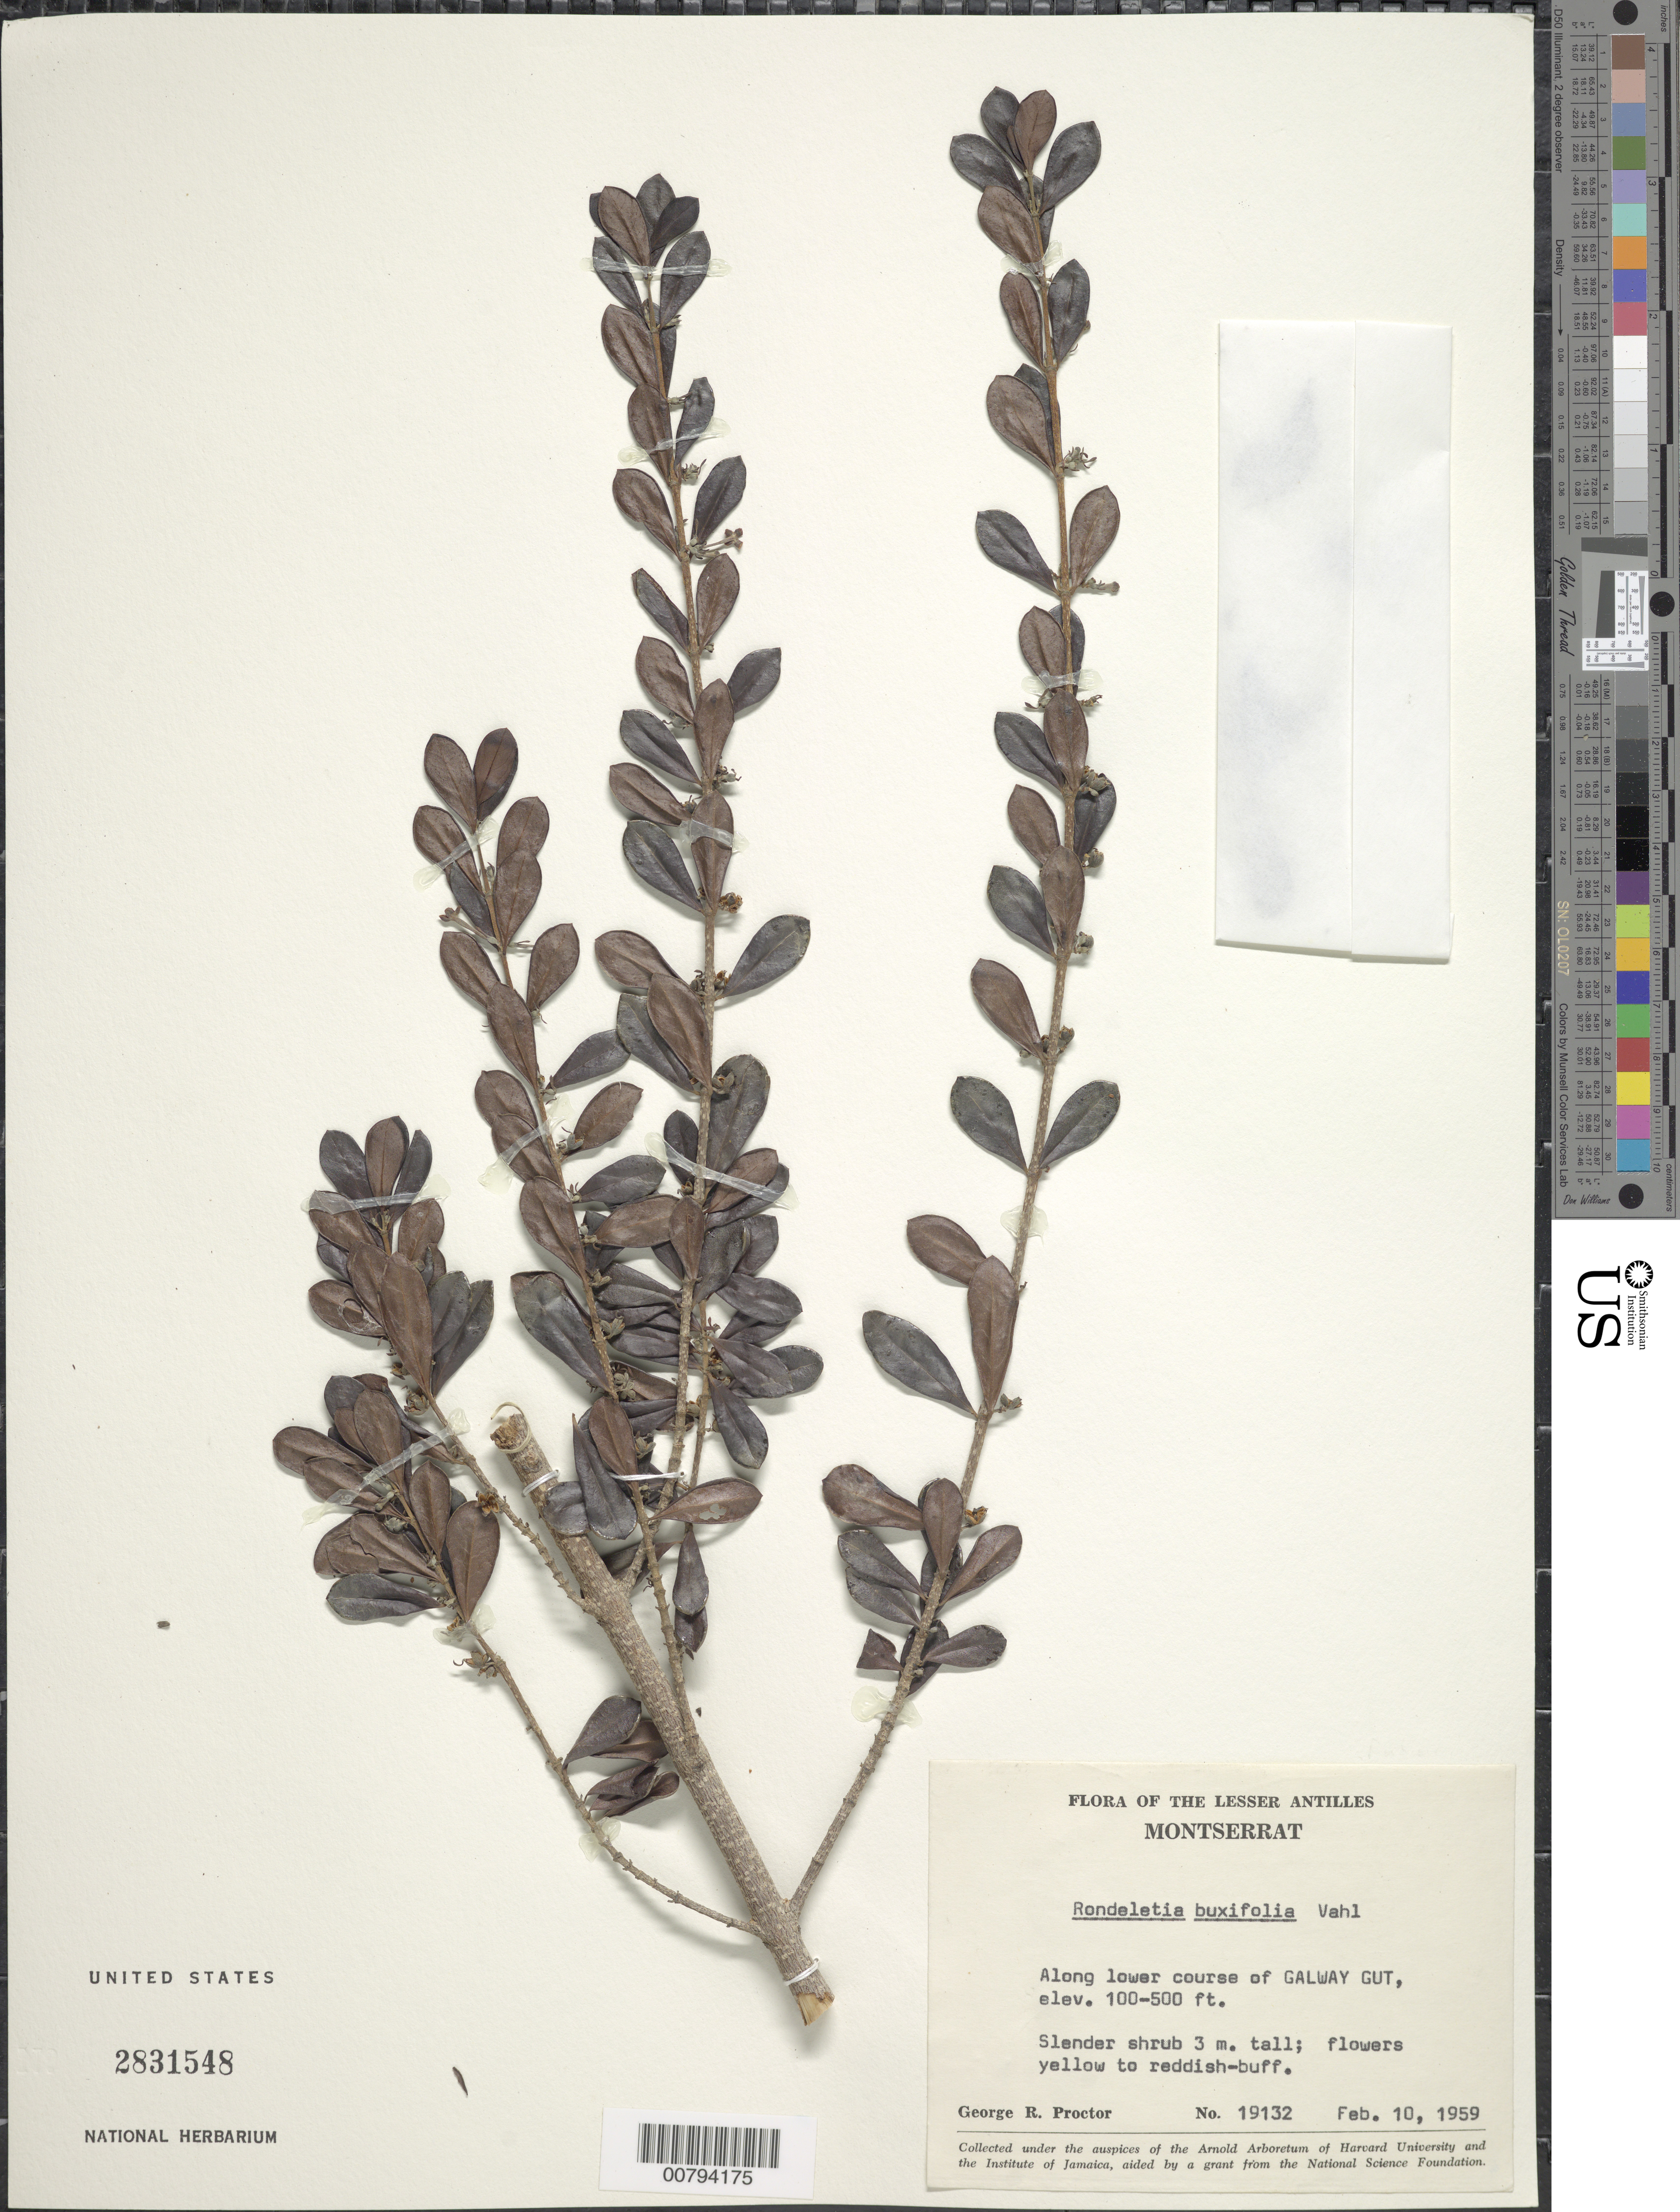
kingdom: Plantae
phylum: Tracheophyta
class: Magnoliopsida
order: Gentianales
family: Rubiaceae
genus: Rondeletia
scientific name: Rondeletia buxifolia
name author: Vahl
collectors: G. R. Proctor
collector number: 19132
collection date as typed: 10 Feb 1959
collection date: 1959-02-10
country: Montserrat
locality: Along lower course of Galway Gut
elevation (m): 30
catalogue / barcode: US 2831548